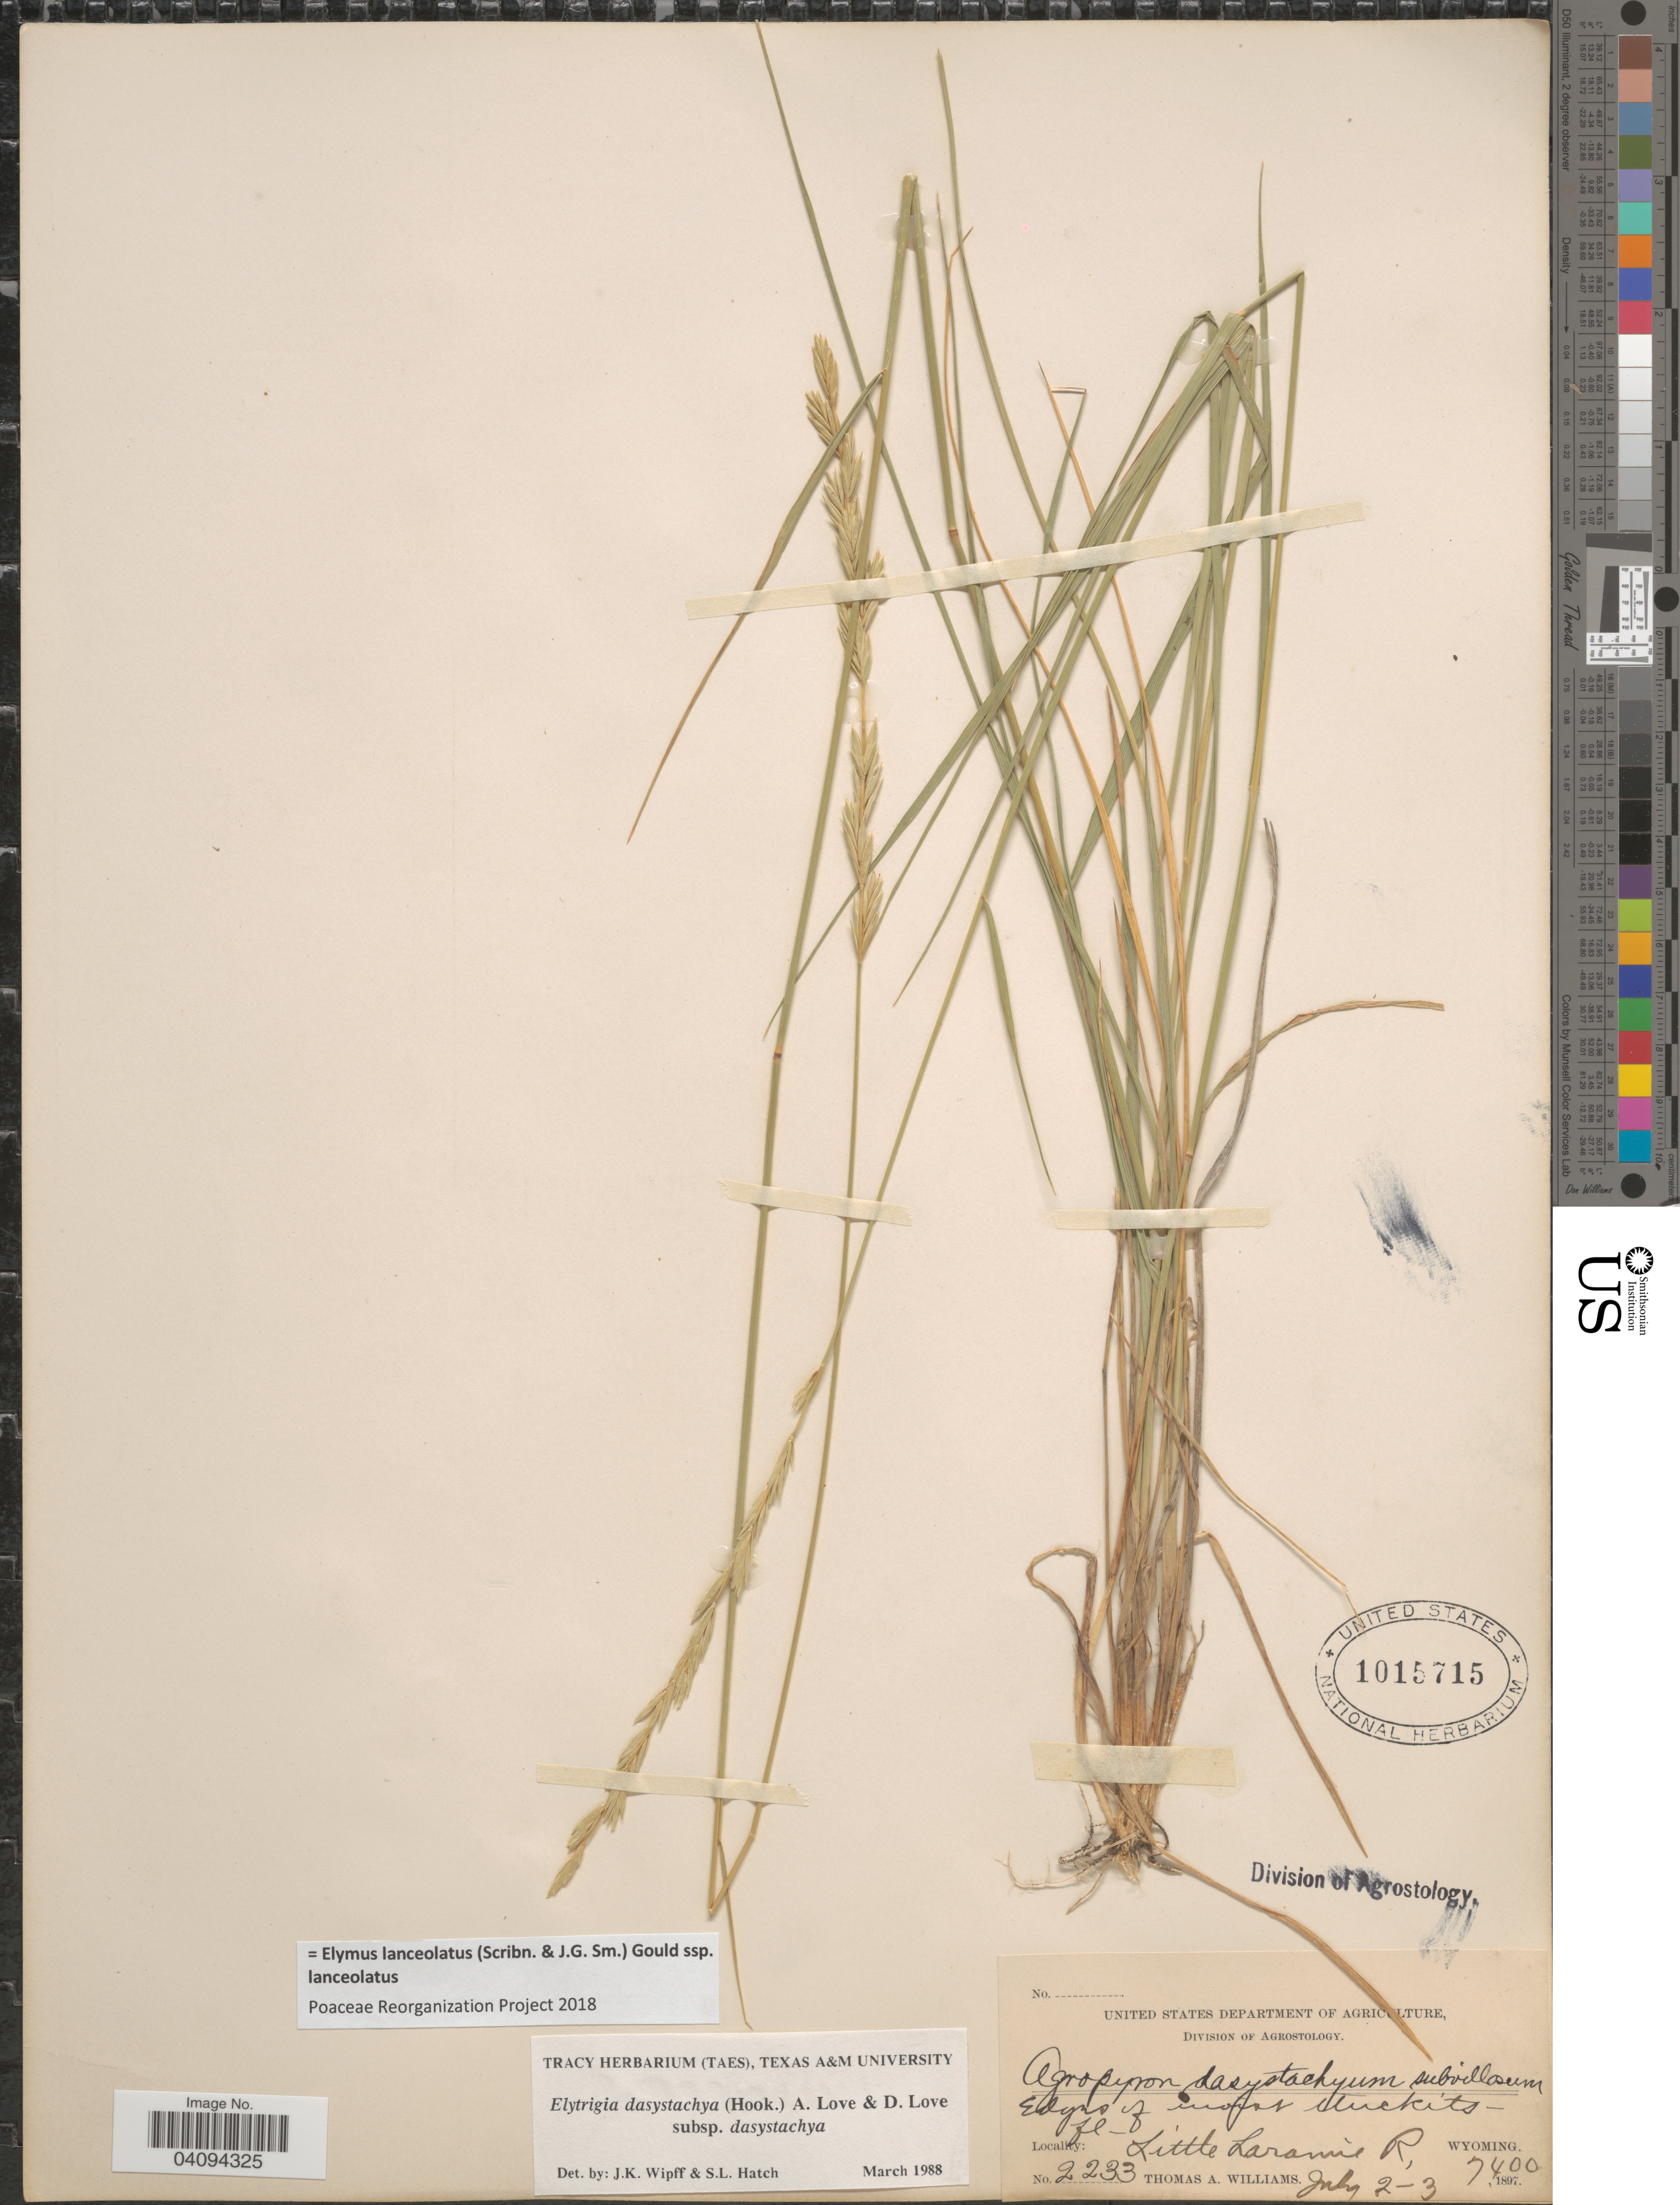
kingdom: Plantae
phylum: Tracheophyta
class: Liliopsida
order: Poales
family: Poaceae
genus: Elymus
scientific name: Elymus lanceolatus subsp. lanceolatus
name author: (Scribn. & J.G. Sm.) Gould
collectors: T. A. Williams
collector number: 2233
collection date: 1897-07-02/1897-07-03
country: United States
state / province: Wyoming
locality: Edge of moist thickets. Little Laramie R.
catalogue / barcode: US 1015715